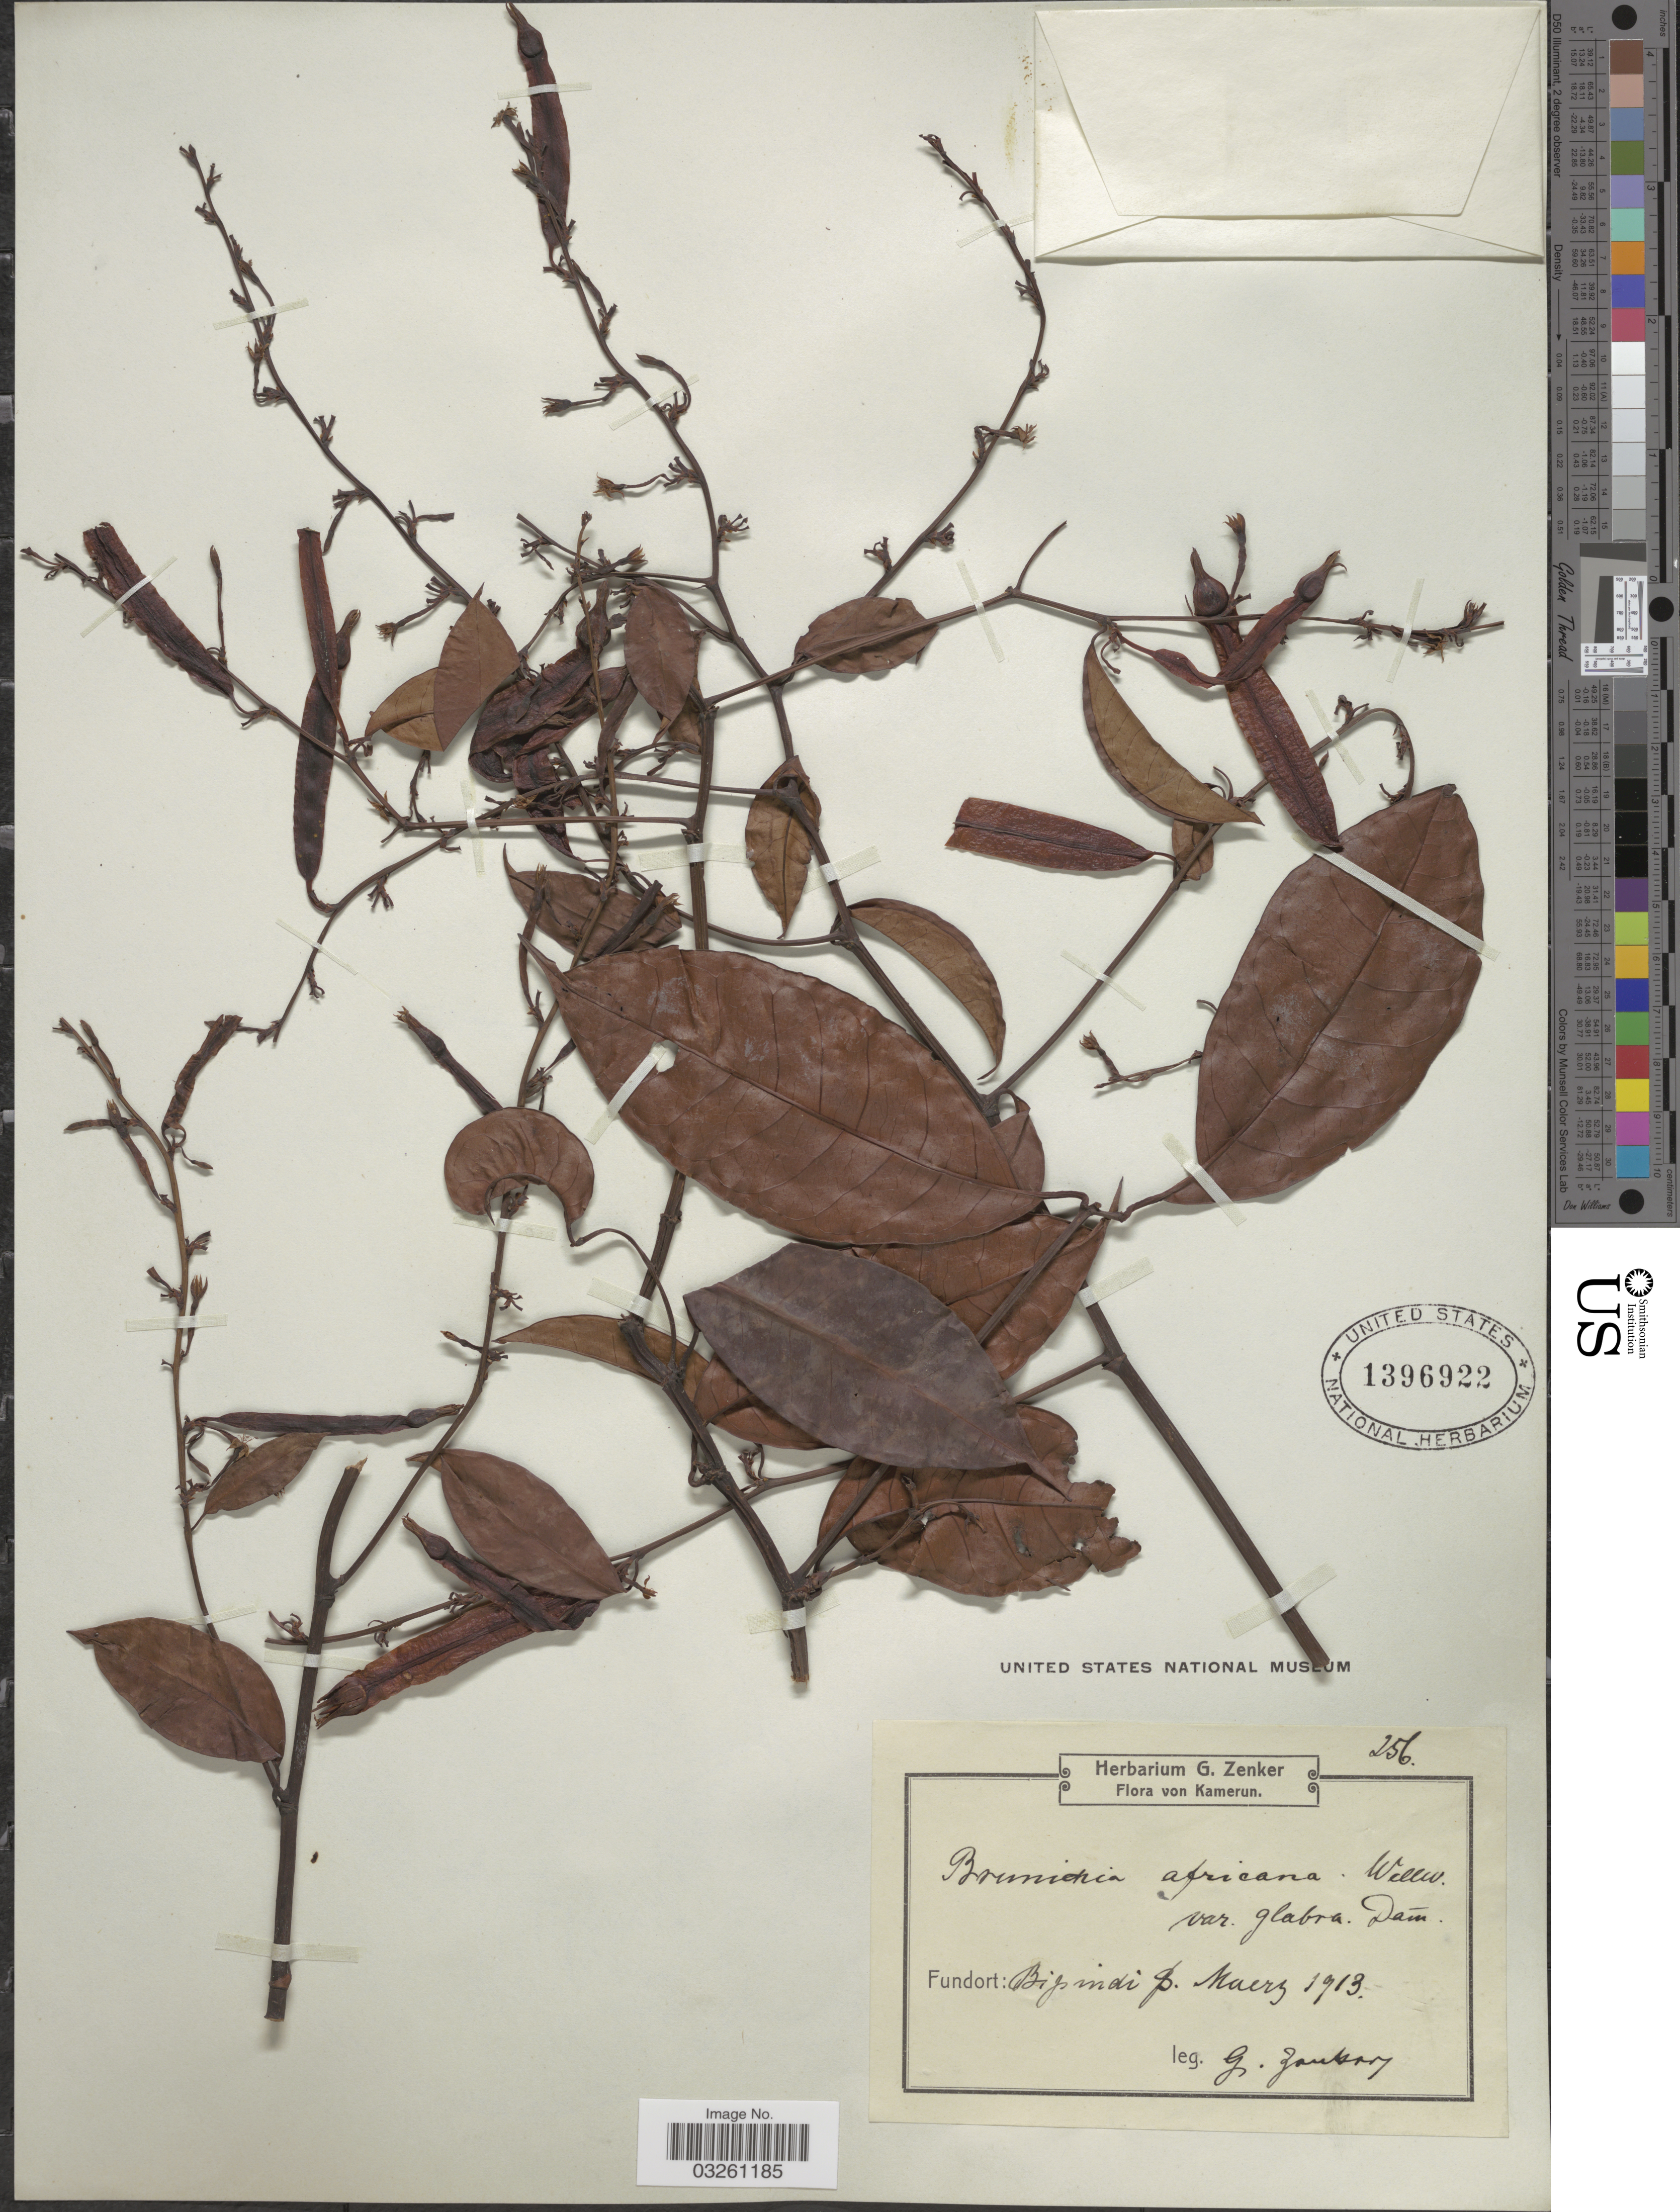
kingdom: Plantae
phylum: Tracheophyta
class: Magnoliopsida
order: Caryophyllales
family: Polygonaceae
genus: Brunnichia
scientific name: Brunnichia africana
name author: Welw.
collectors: G. A. Zenker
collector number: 256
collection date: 1913-03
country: Cameroon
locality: Fundort: Bipindi [illegible text]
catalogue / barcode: US 1396922